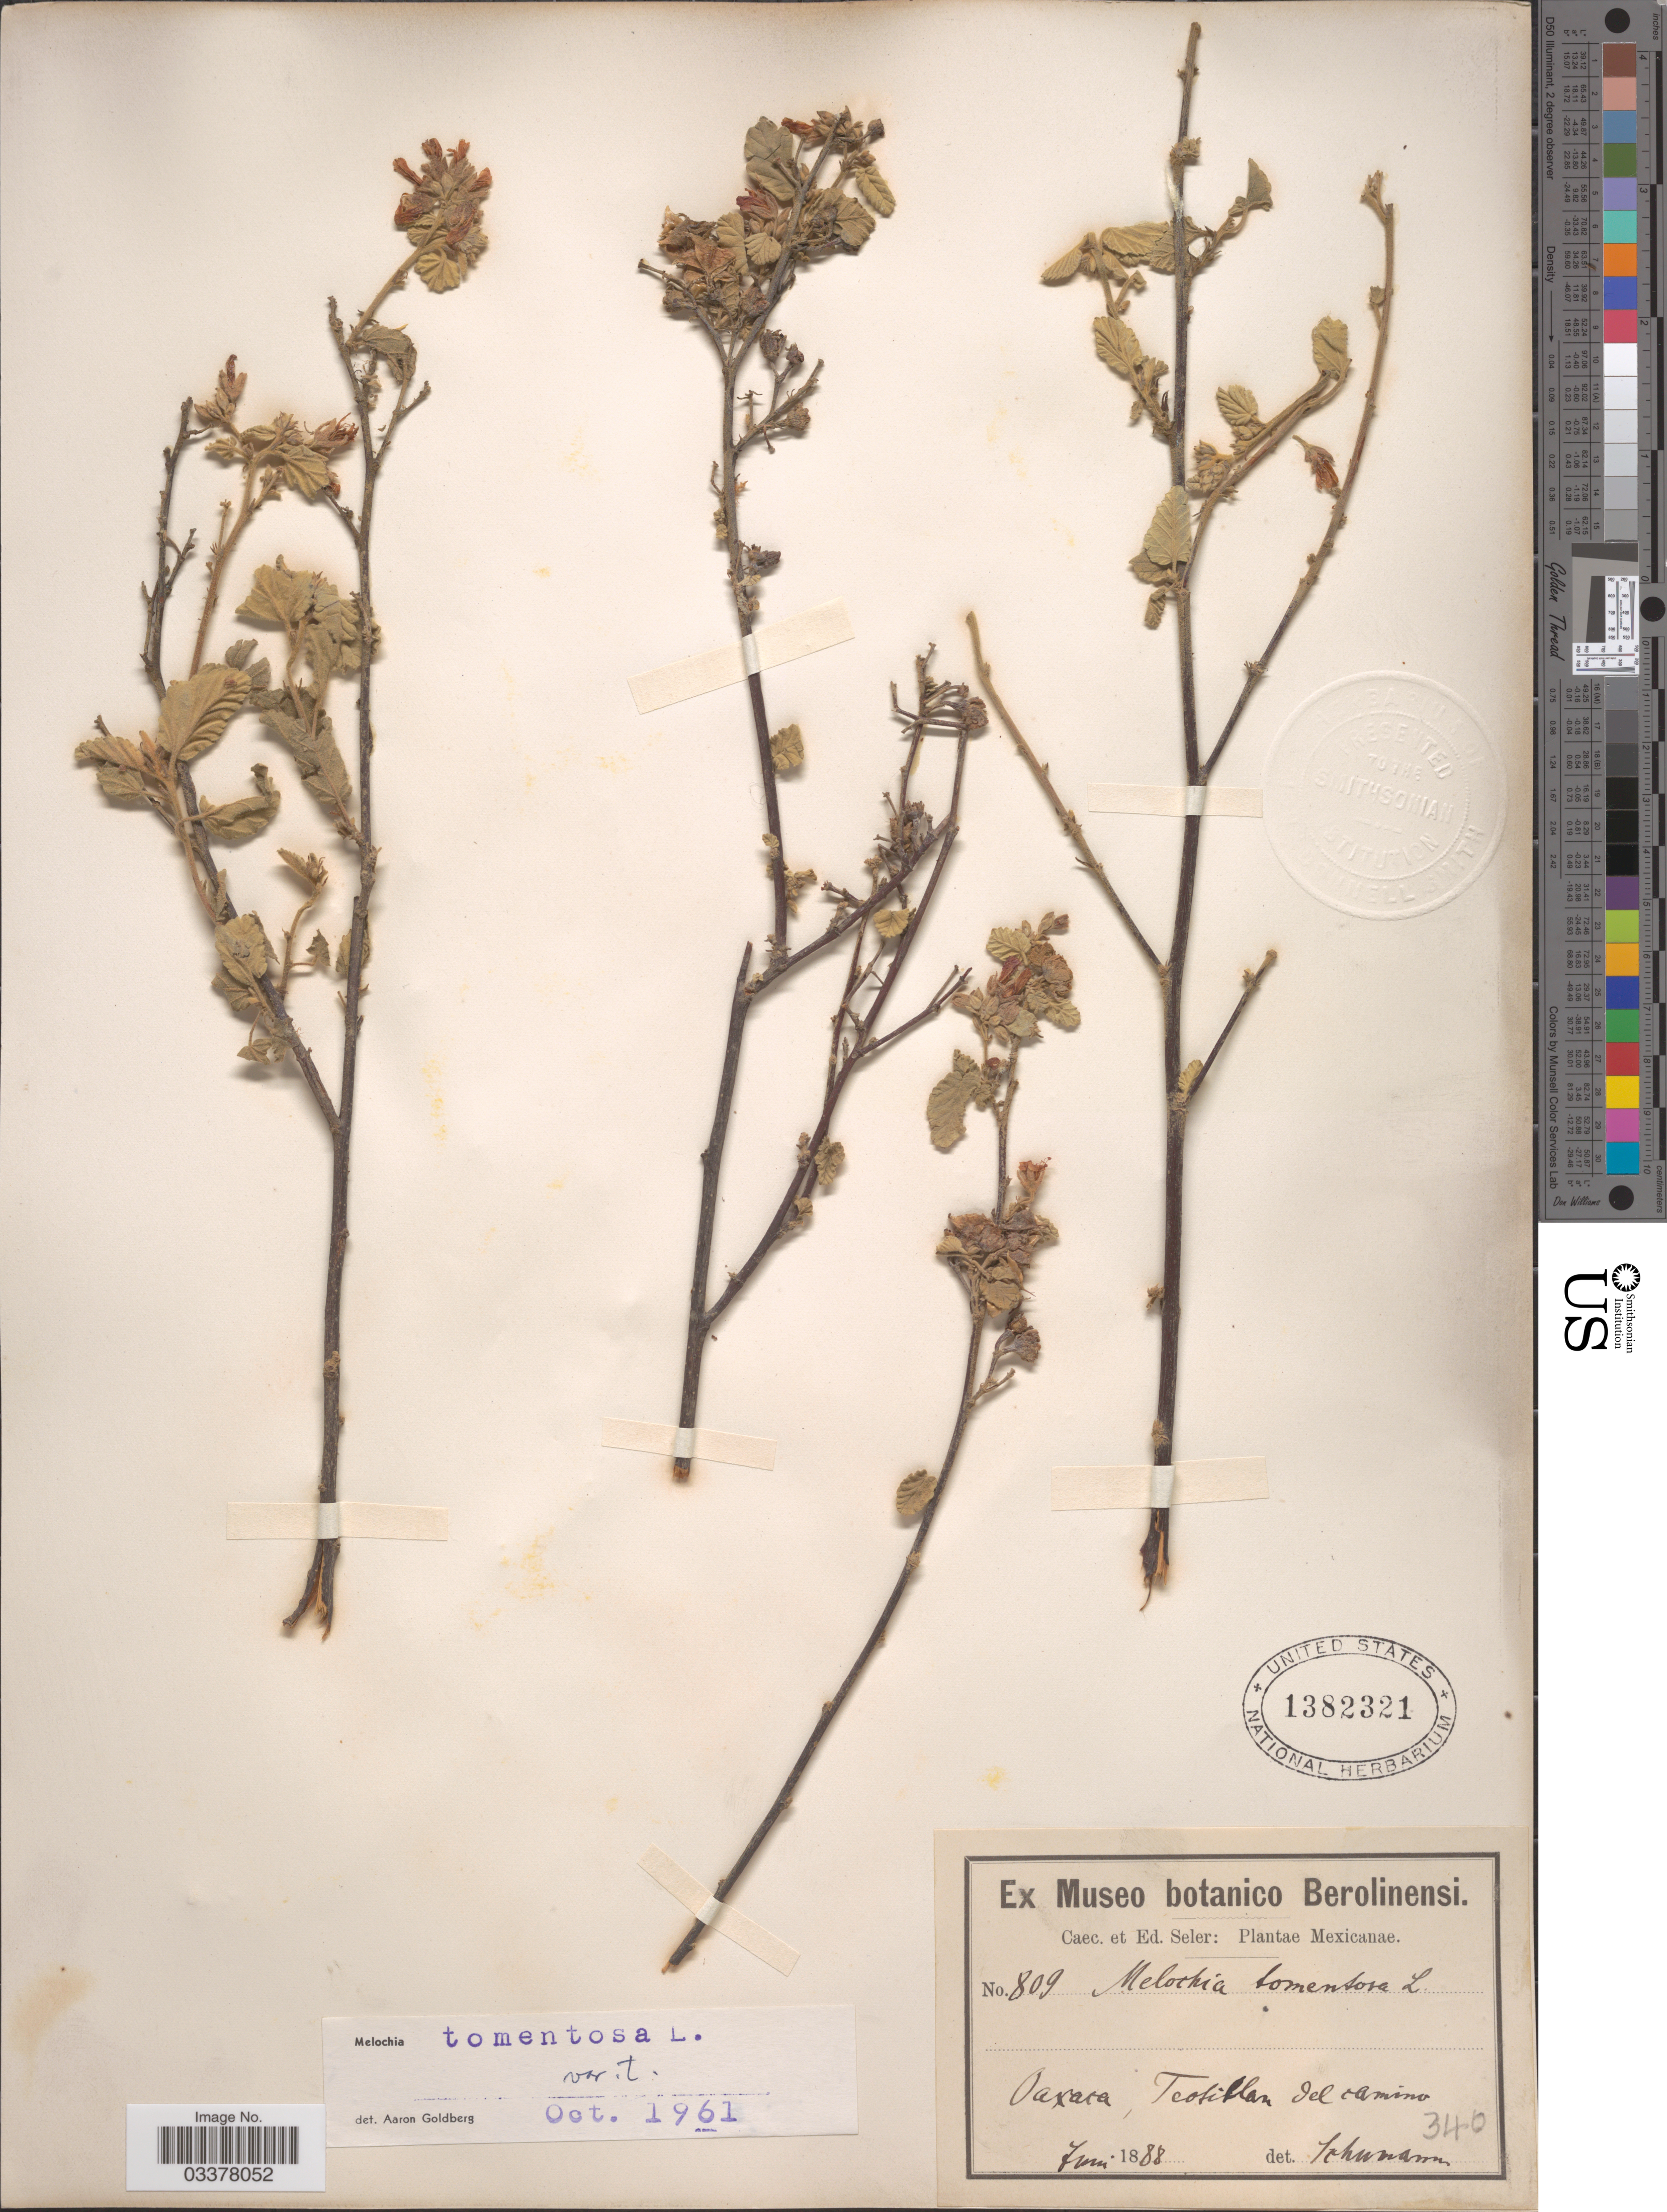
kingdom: Plantae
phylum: Tracheophyta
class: Magnoliopsida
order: Malvales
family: Malvaceae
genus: Melochia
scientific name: Melochia tomentosa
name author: L.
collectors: ex Caec. et Ed Seler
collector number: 809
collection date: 1888-06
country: Mexico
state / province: Oaxaca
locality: Teotitlan del camino.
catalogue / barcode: US 1382321